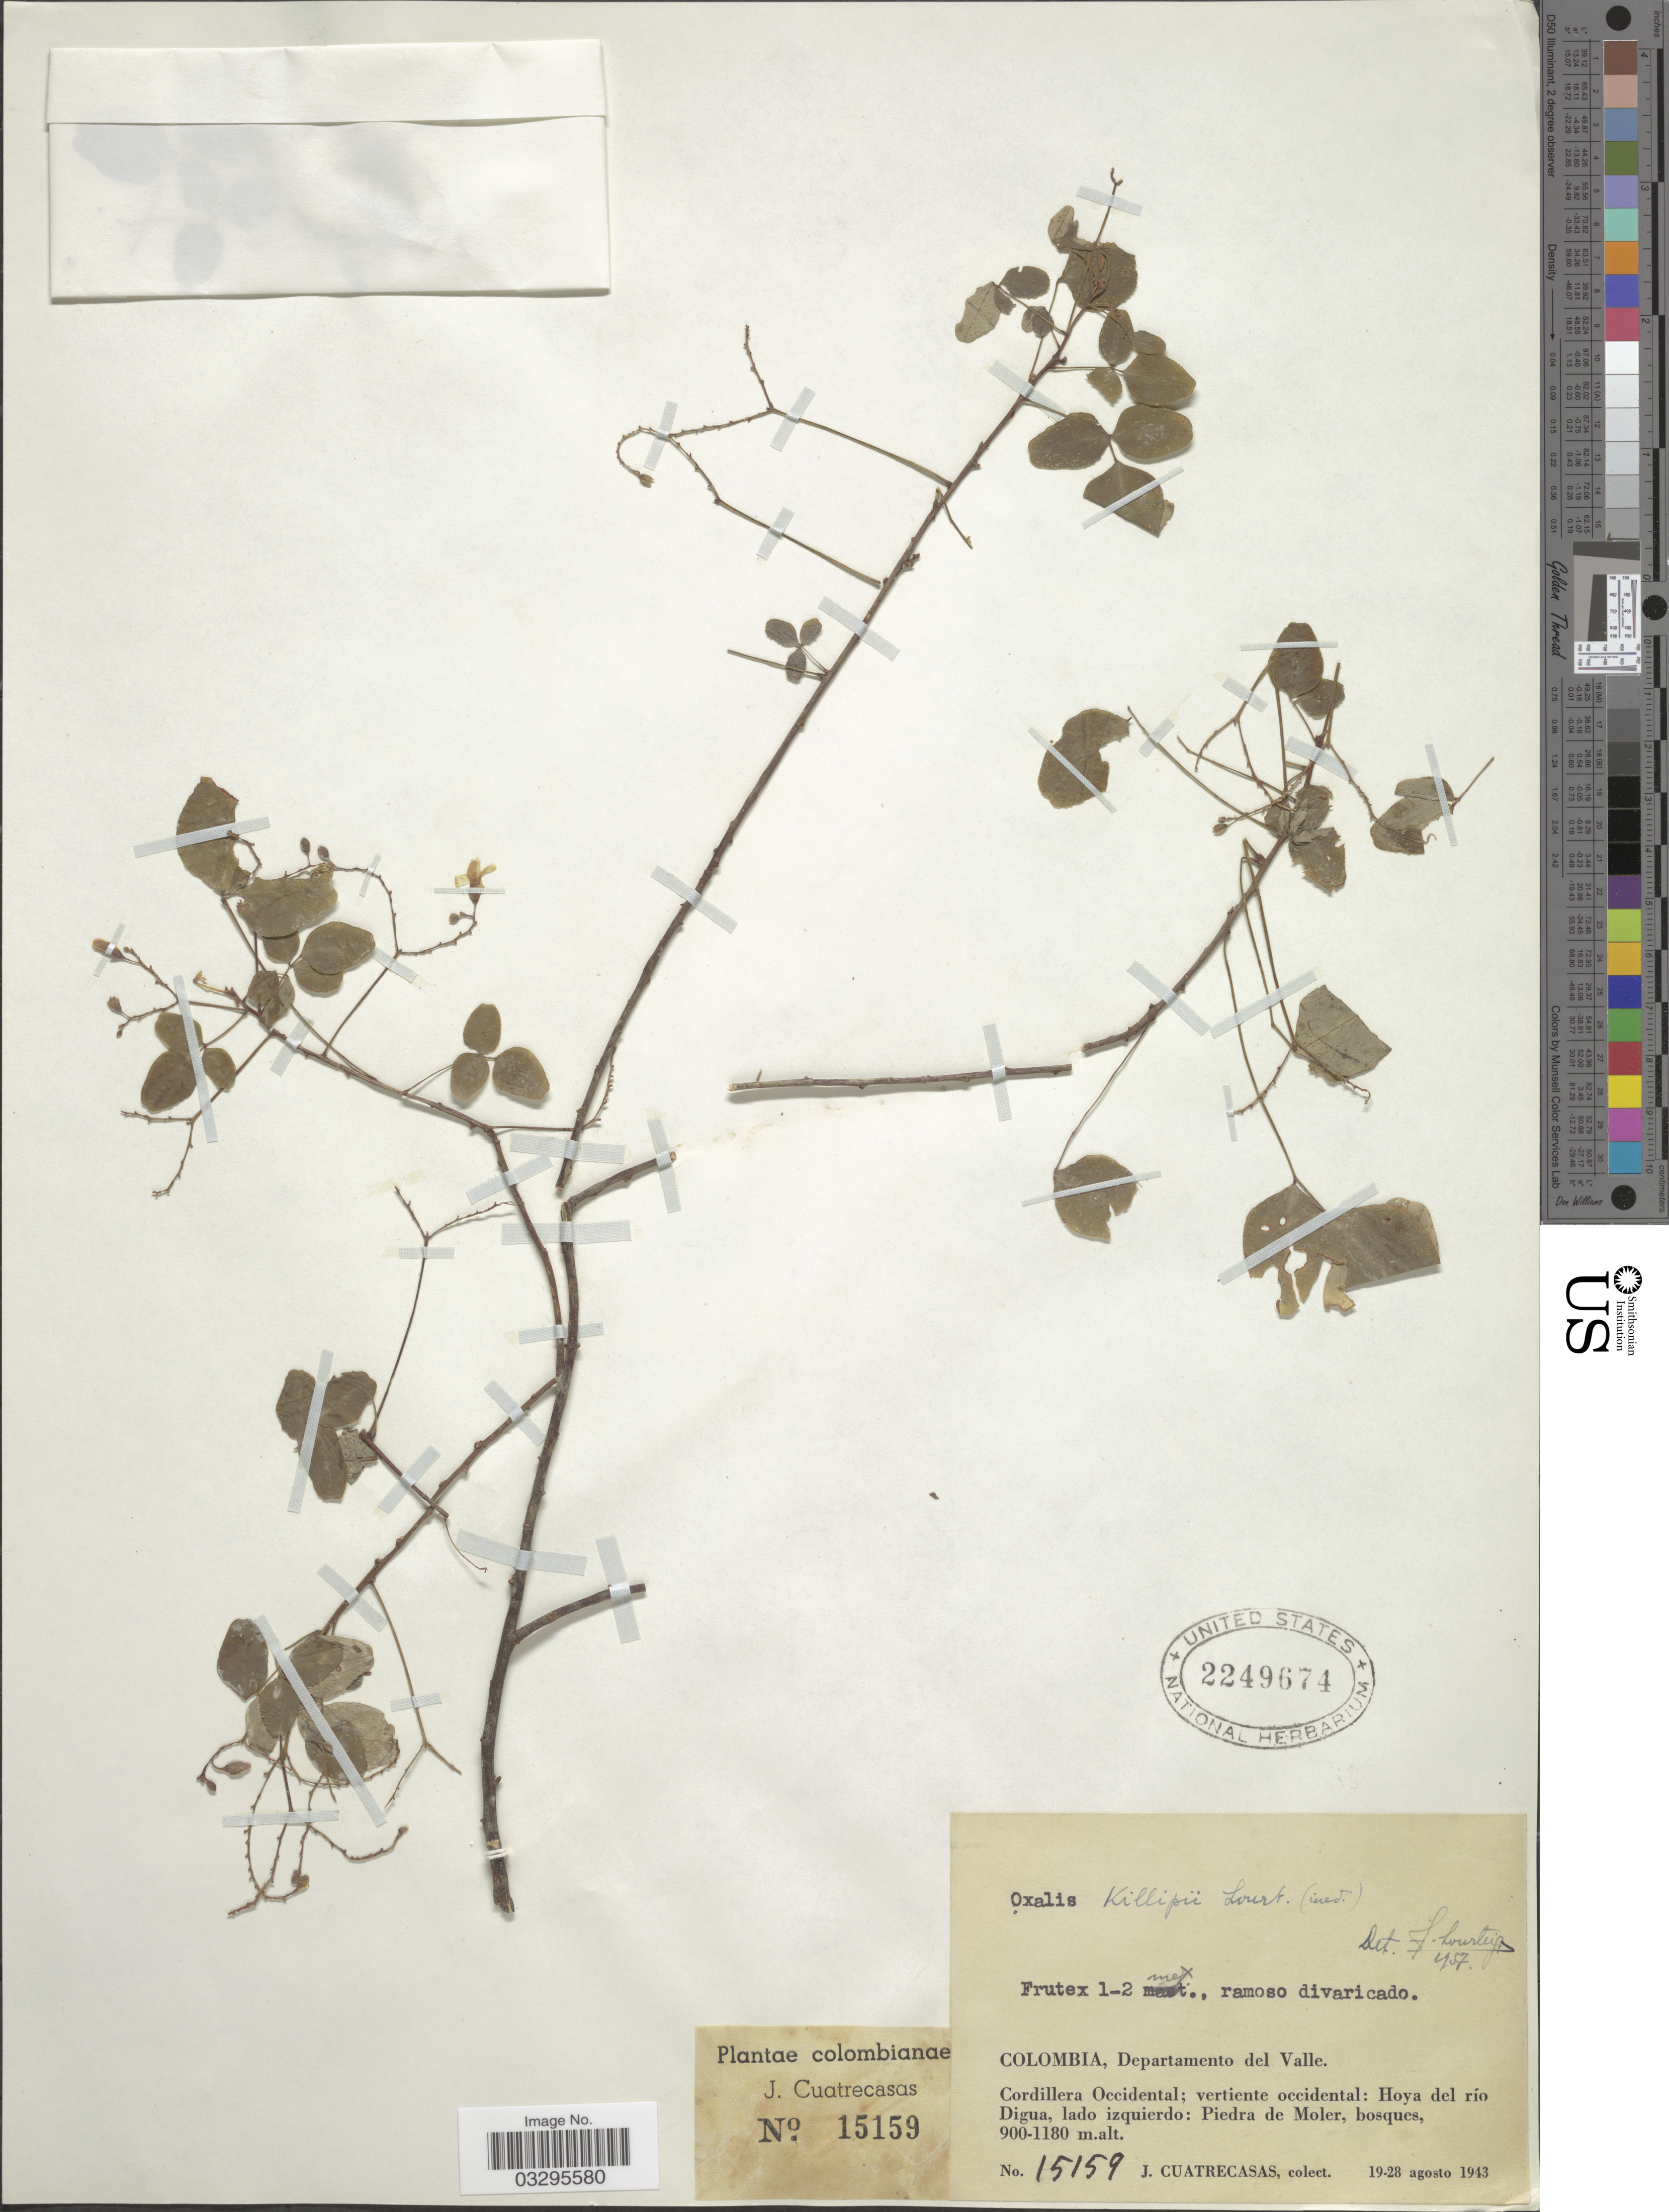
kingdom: Plantae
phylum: Tracheophyta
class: Magnoliopsida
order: Oxalidales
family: Oxalidaceae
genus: Oxalis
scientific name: Oxalis killipii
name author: Lourteig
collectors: J. Cuatrecasas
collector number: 151519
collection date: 1943-08-19/1943-08-28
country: Colombia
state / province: Valle del Cauca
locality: Departamento del Valle. Cordillera Occidental; vertiente occidental: Hoya del río Digua, lado izquierdo: Piedra de Moler.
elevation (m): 900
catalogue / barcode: US 2249674